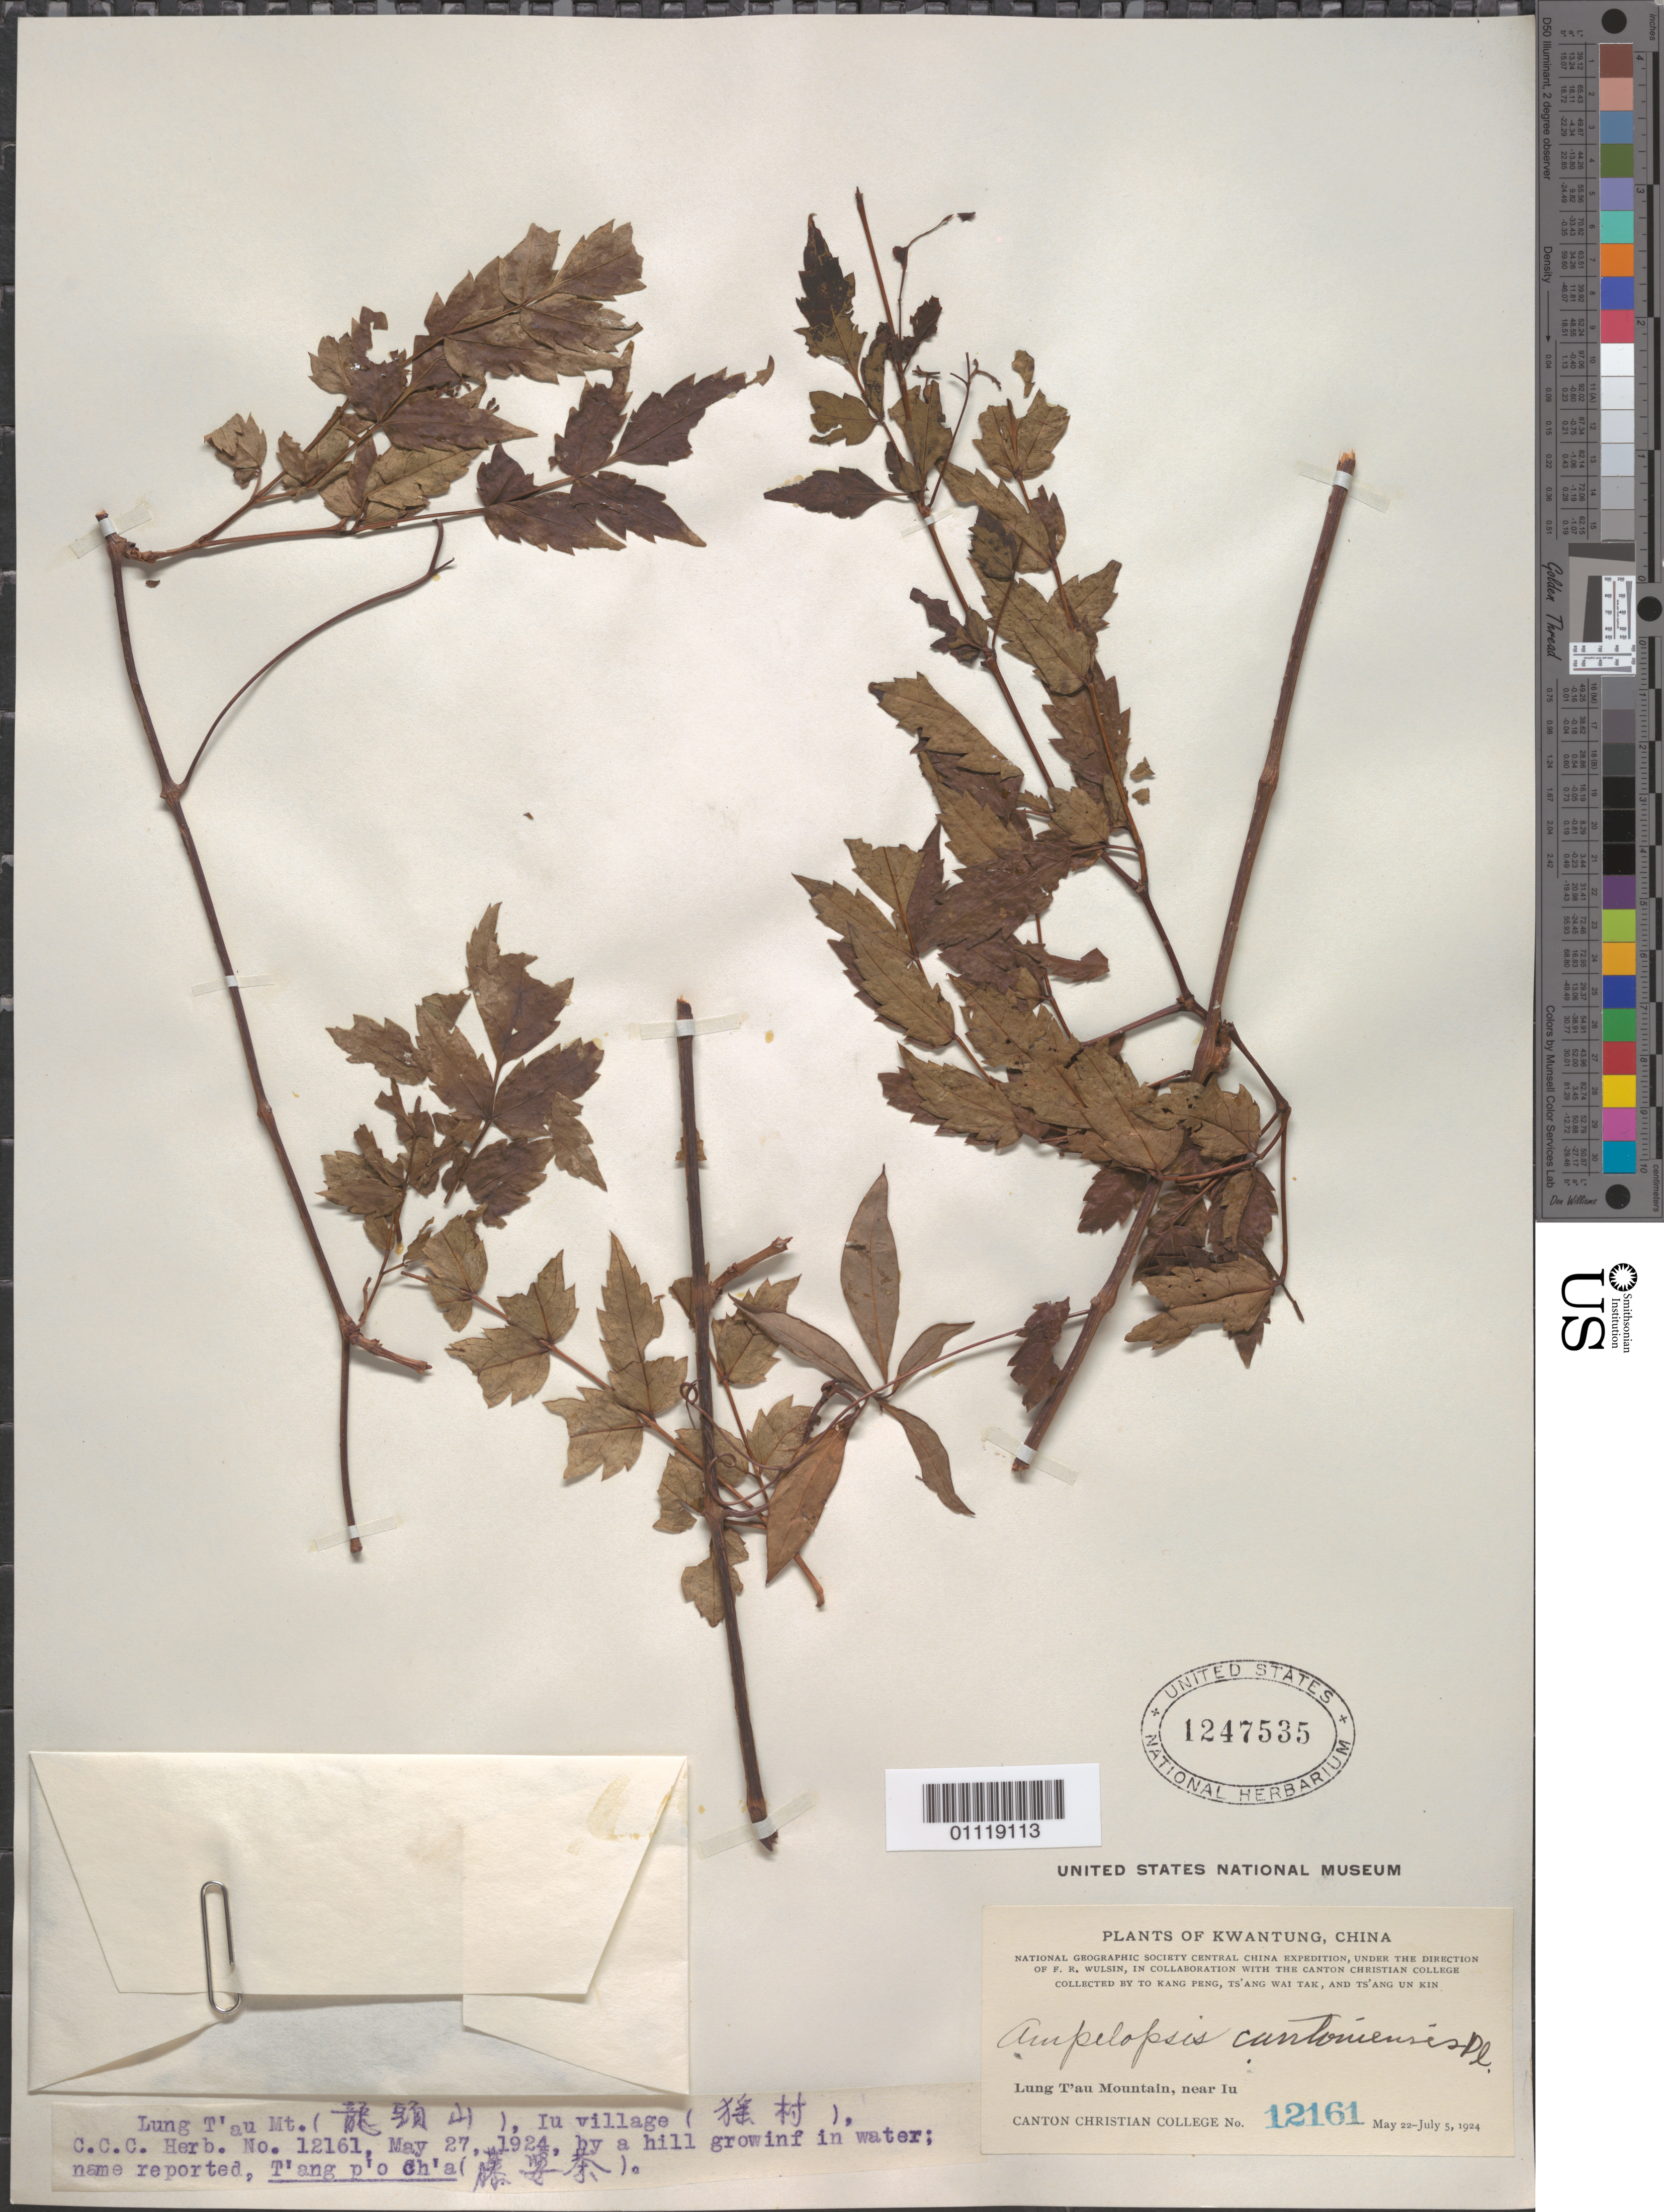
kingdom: Plantae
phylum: Tracheophyta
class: Magnoliopsida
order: Vitales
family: Vitaceae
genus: Ampelopsis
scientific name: Ampelopsis cantoniensis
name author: (W. Hook. & H.J. Arn.) Planch.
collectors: T. K. Peng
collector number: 12161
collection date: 1924-05-22/1924-07-05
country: China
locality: Kwantung. Lung T'an Mt, near Iu.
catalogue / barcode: US 1247535